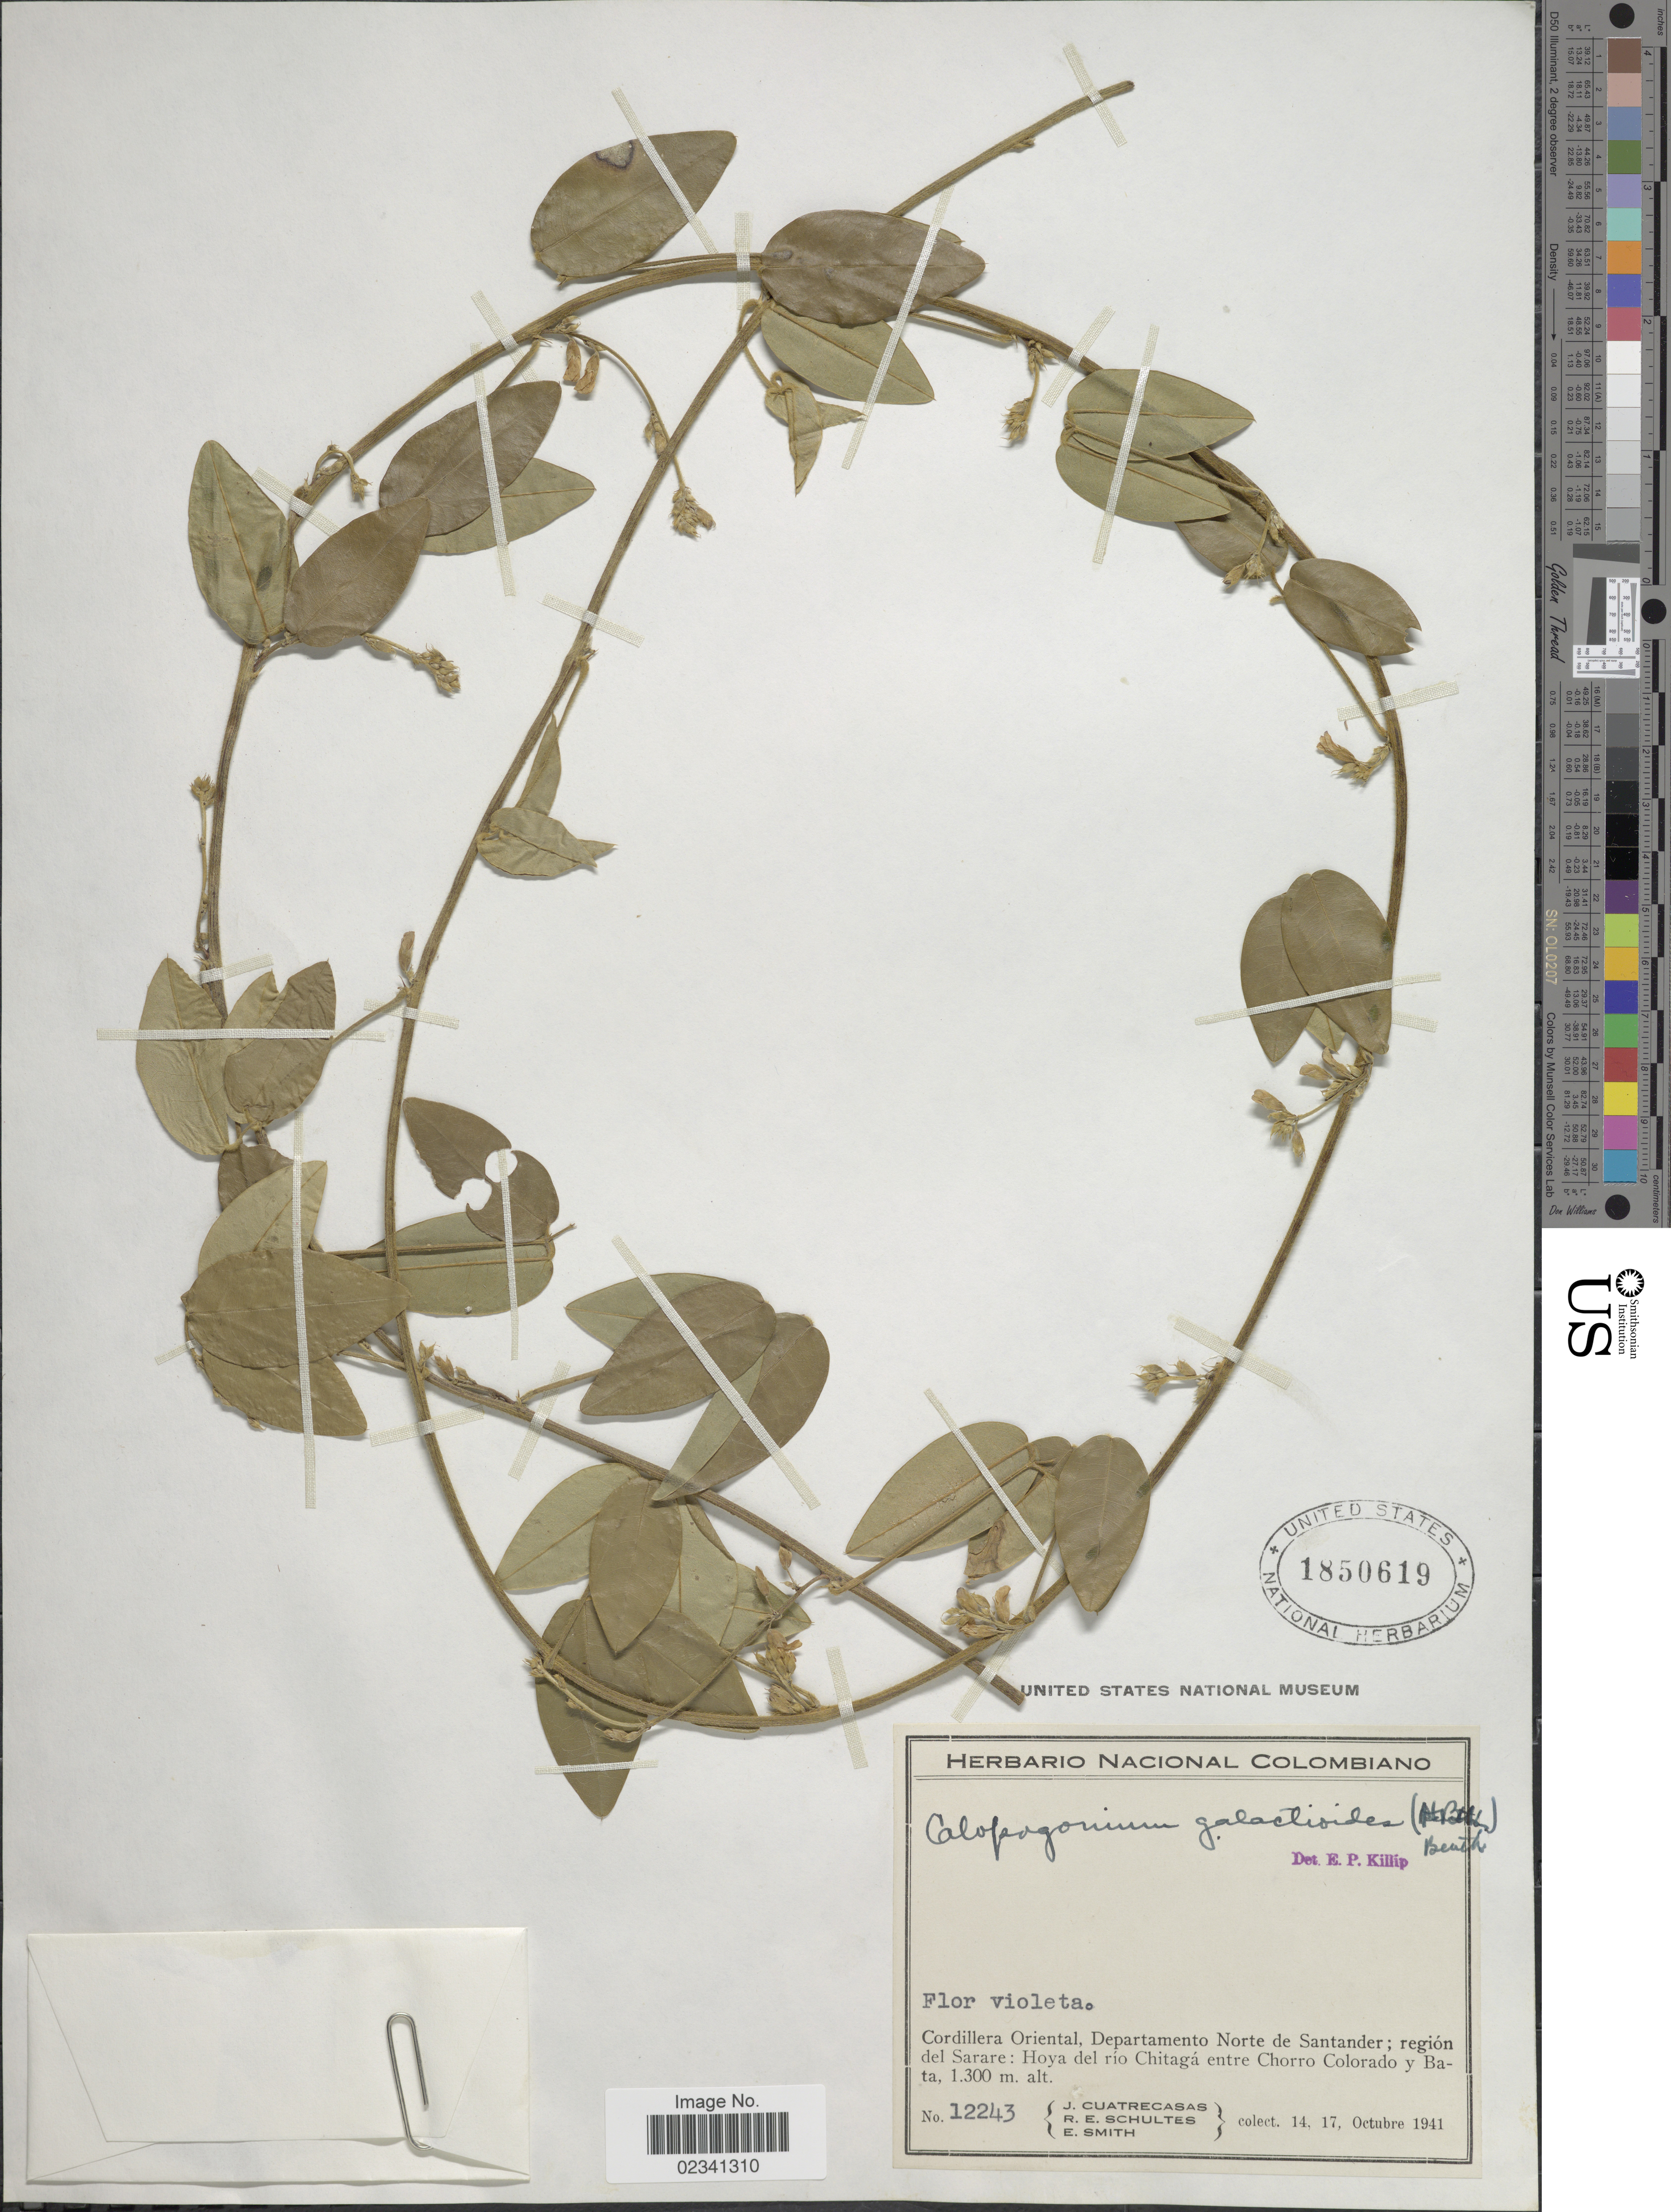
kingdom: Plantae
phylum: Tracheophyta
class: Magnoliopsida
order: Fabales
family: Fabaceae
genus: Calopogonium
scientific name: Calopogonium galactioides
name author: (Kunth) Hemsl.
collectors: J. Cuatrecasas, R. E. Schultes & E. Smith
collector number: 12243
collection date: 1941-10-14/1941-10-17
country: Colombia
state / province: Norte de Santander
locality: Cordillera Oriental; region del Sarare: Hoya del rio Chitaga entre Chorro Colorado y Bata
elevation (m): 1300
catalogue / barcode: US 1850619